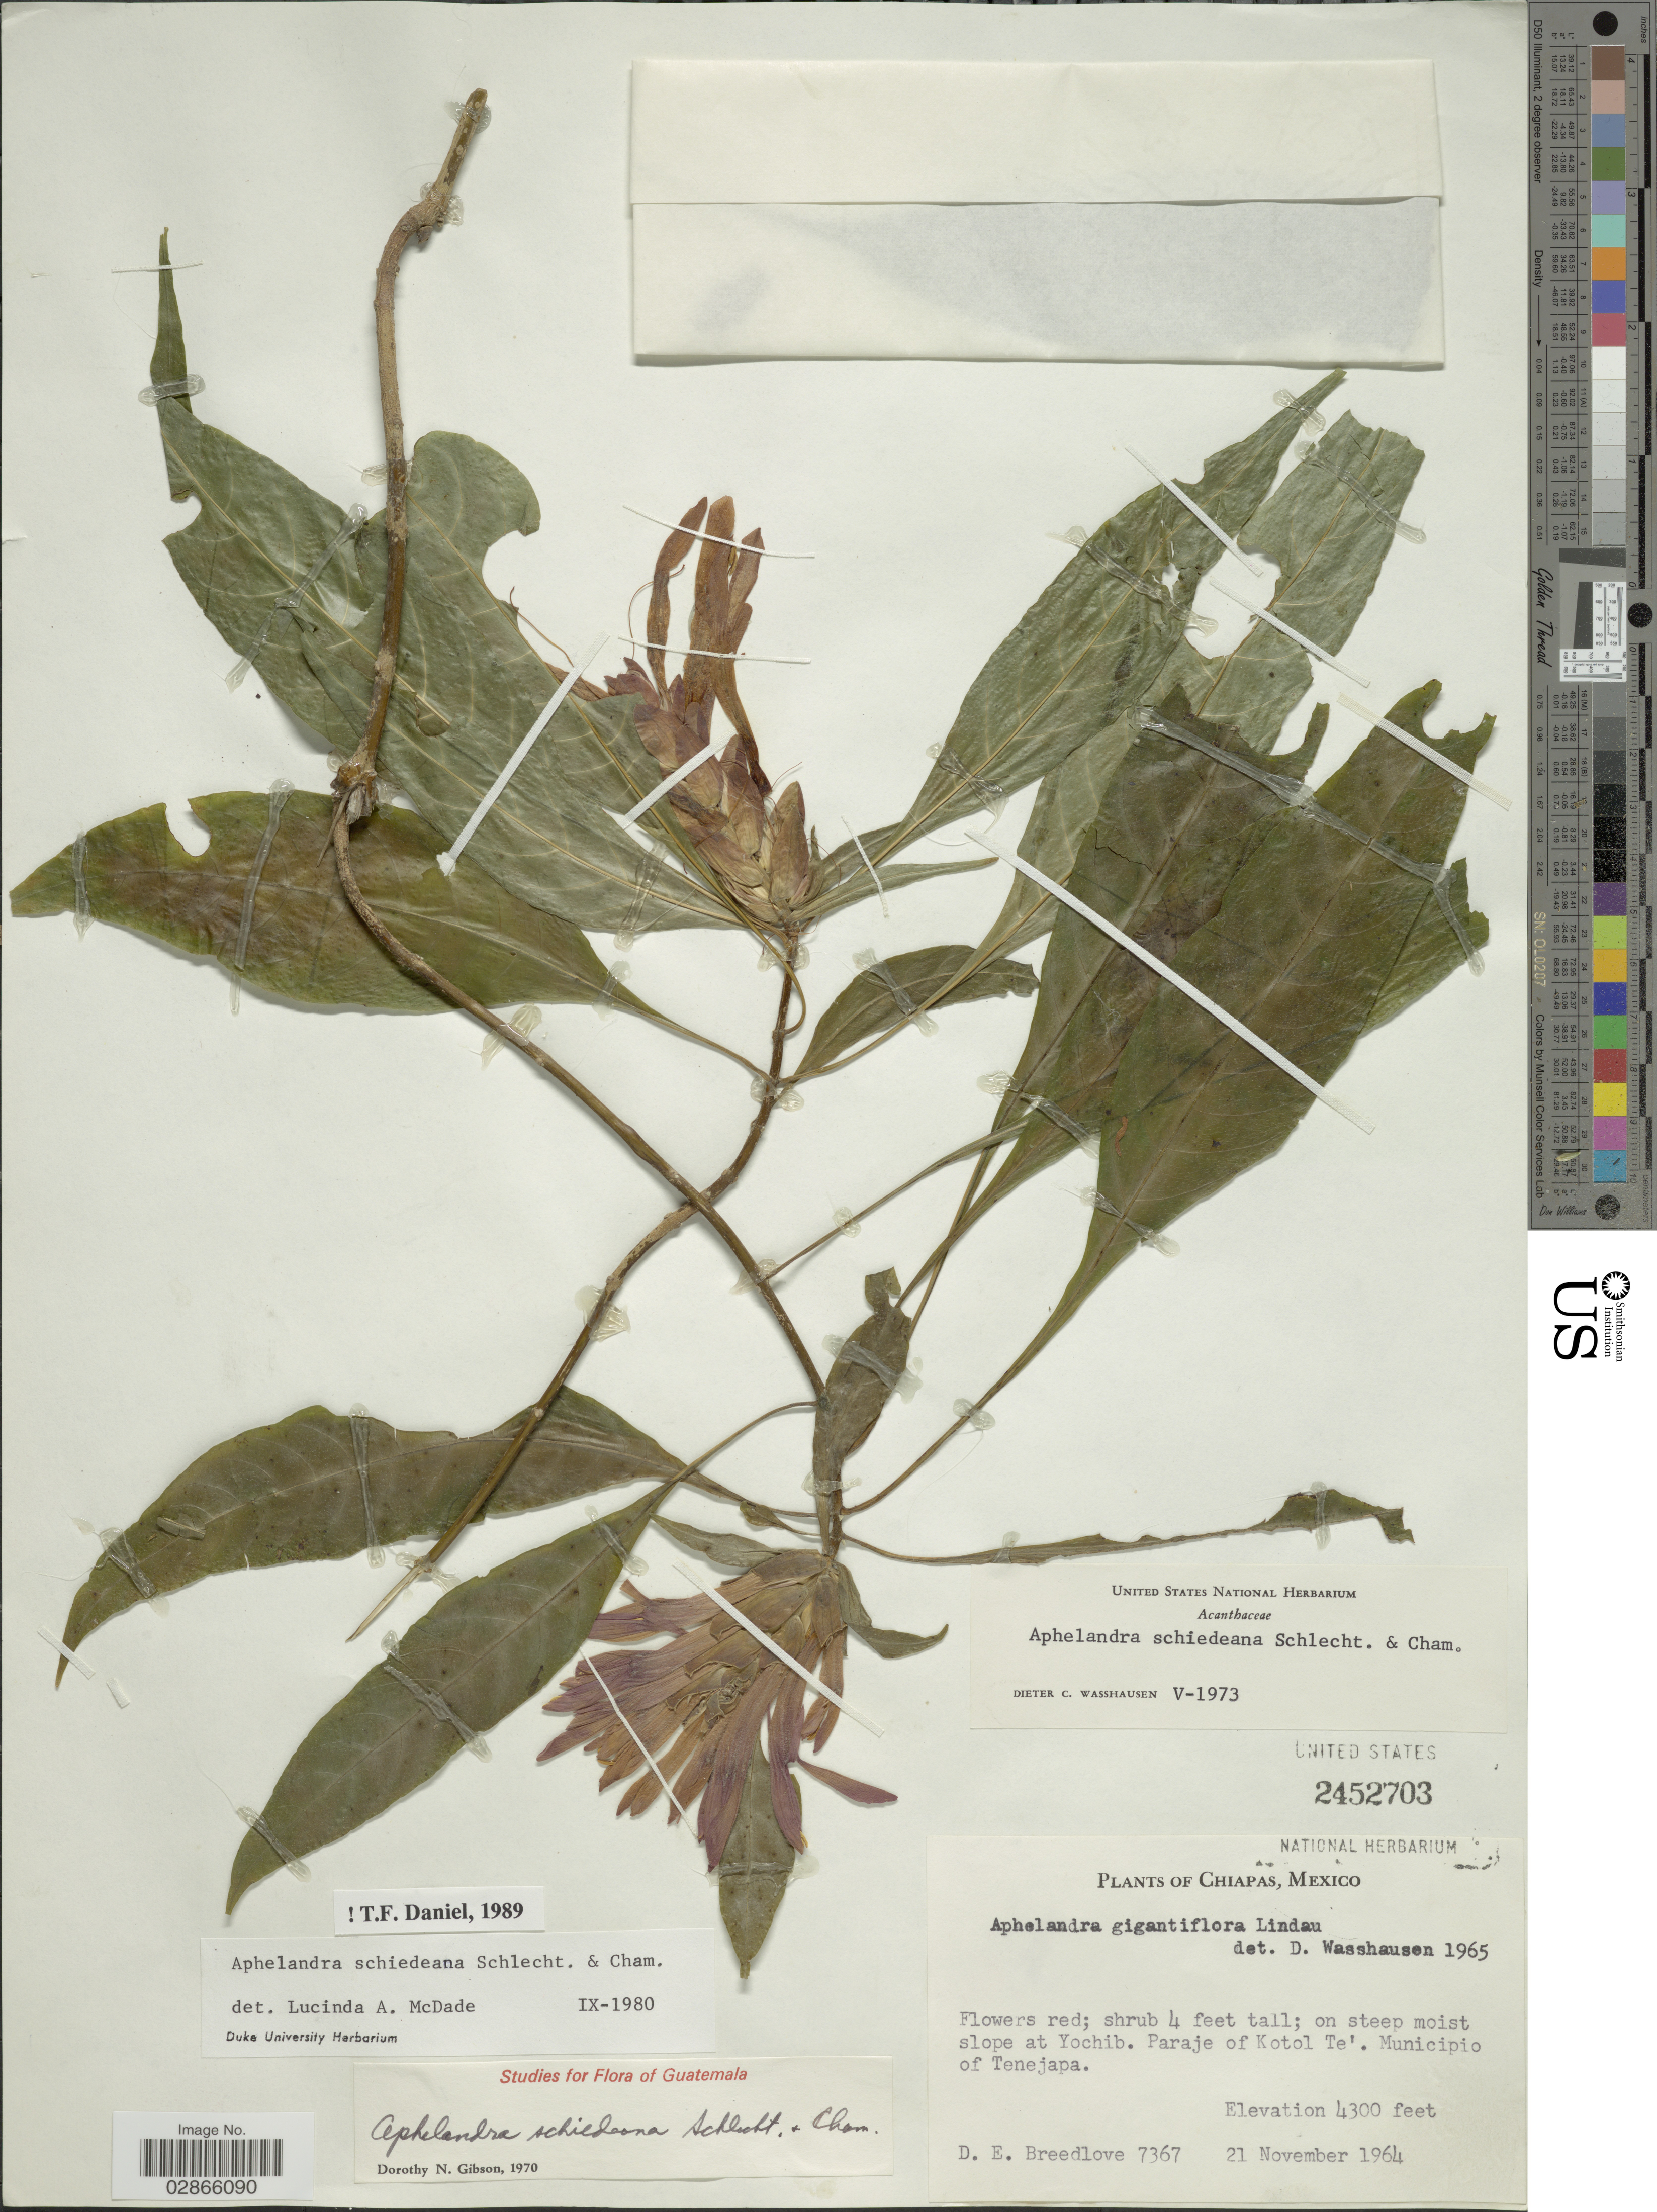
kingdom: Plantae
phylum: Tracheophyta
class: Magnoliopsida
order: Lamiales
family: Acanthaceae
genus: Aphelandra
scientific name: Aphelandra schiedeana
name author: Schltdl. & Cham.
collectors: D. E. Breedlove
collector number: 7367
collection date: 1964-11-21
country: Mexico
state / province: Chiapas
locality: On steep moist slope at Yochib. Paraje of Kotol Te'. Municipio of Tenejapa.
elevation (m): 1311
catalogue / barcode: US 2452703